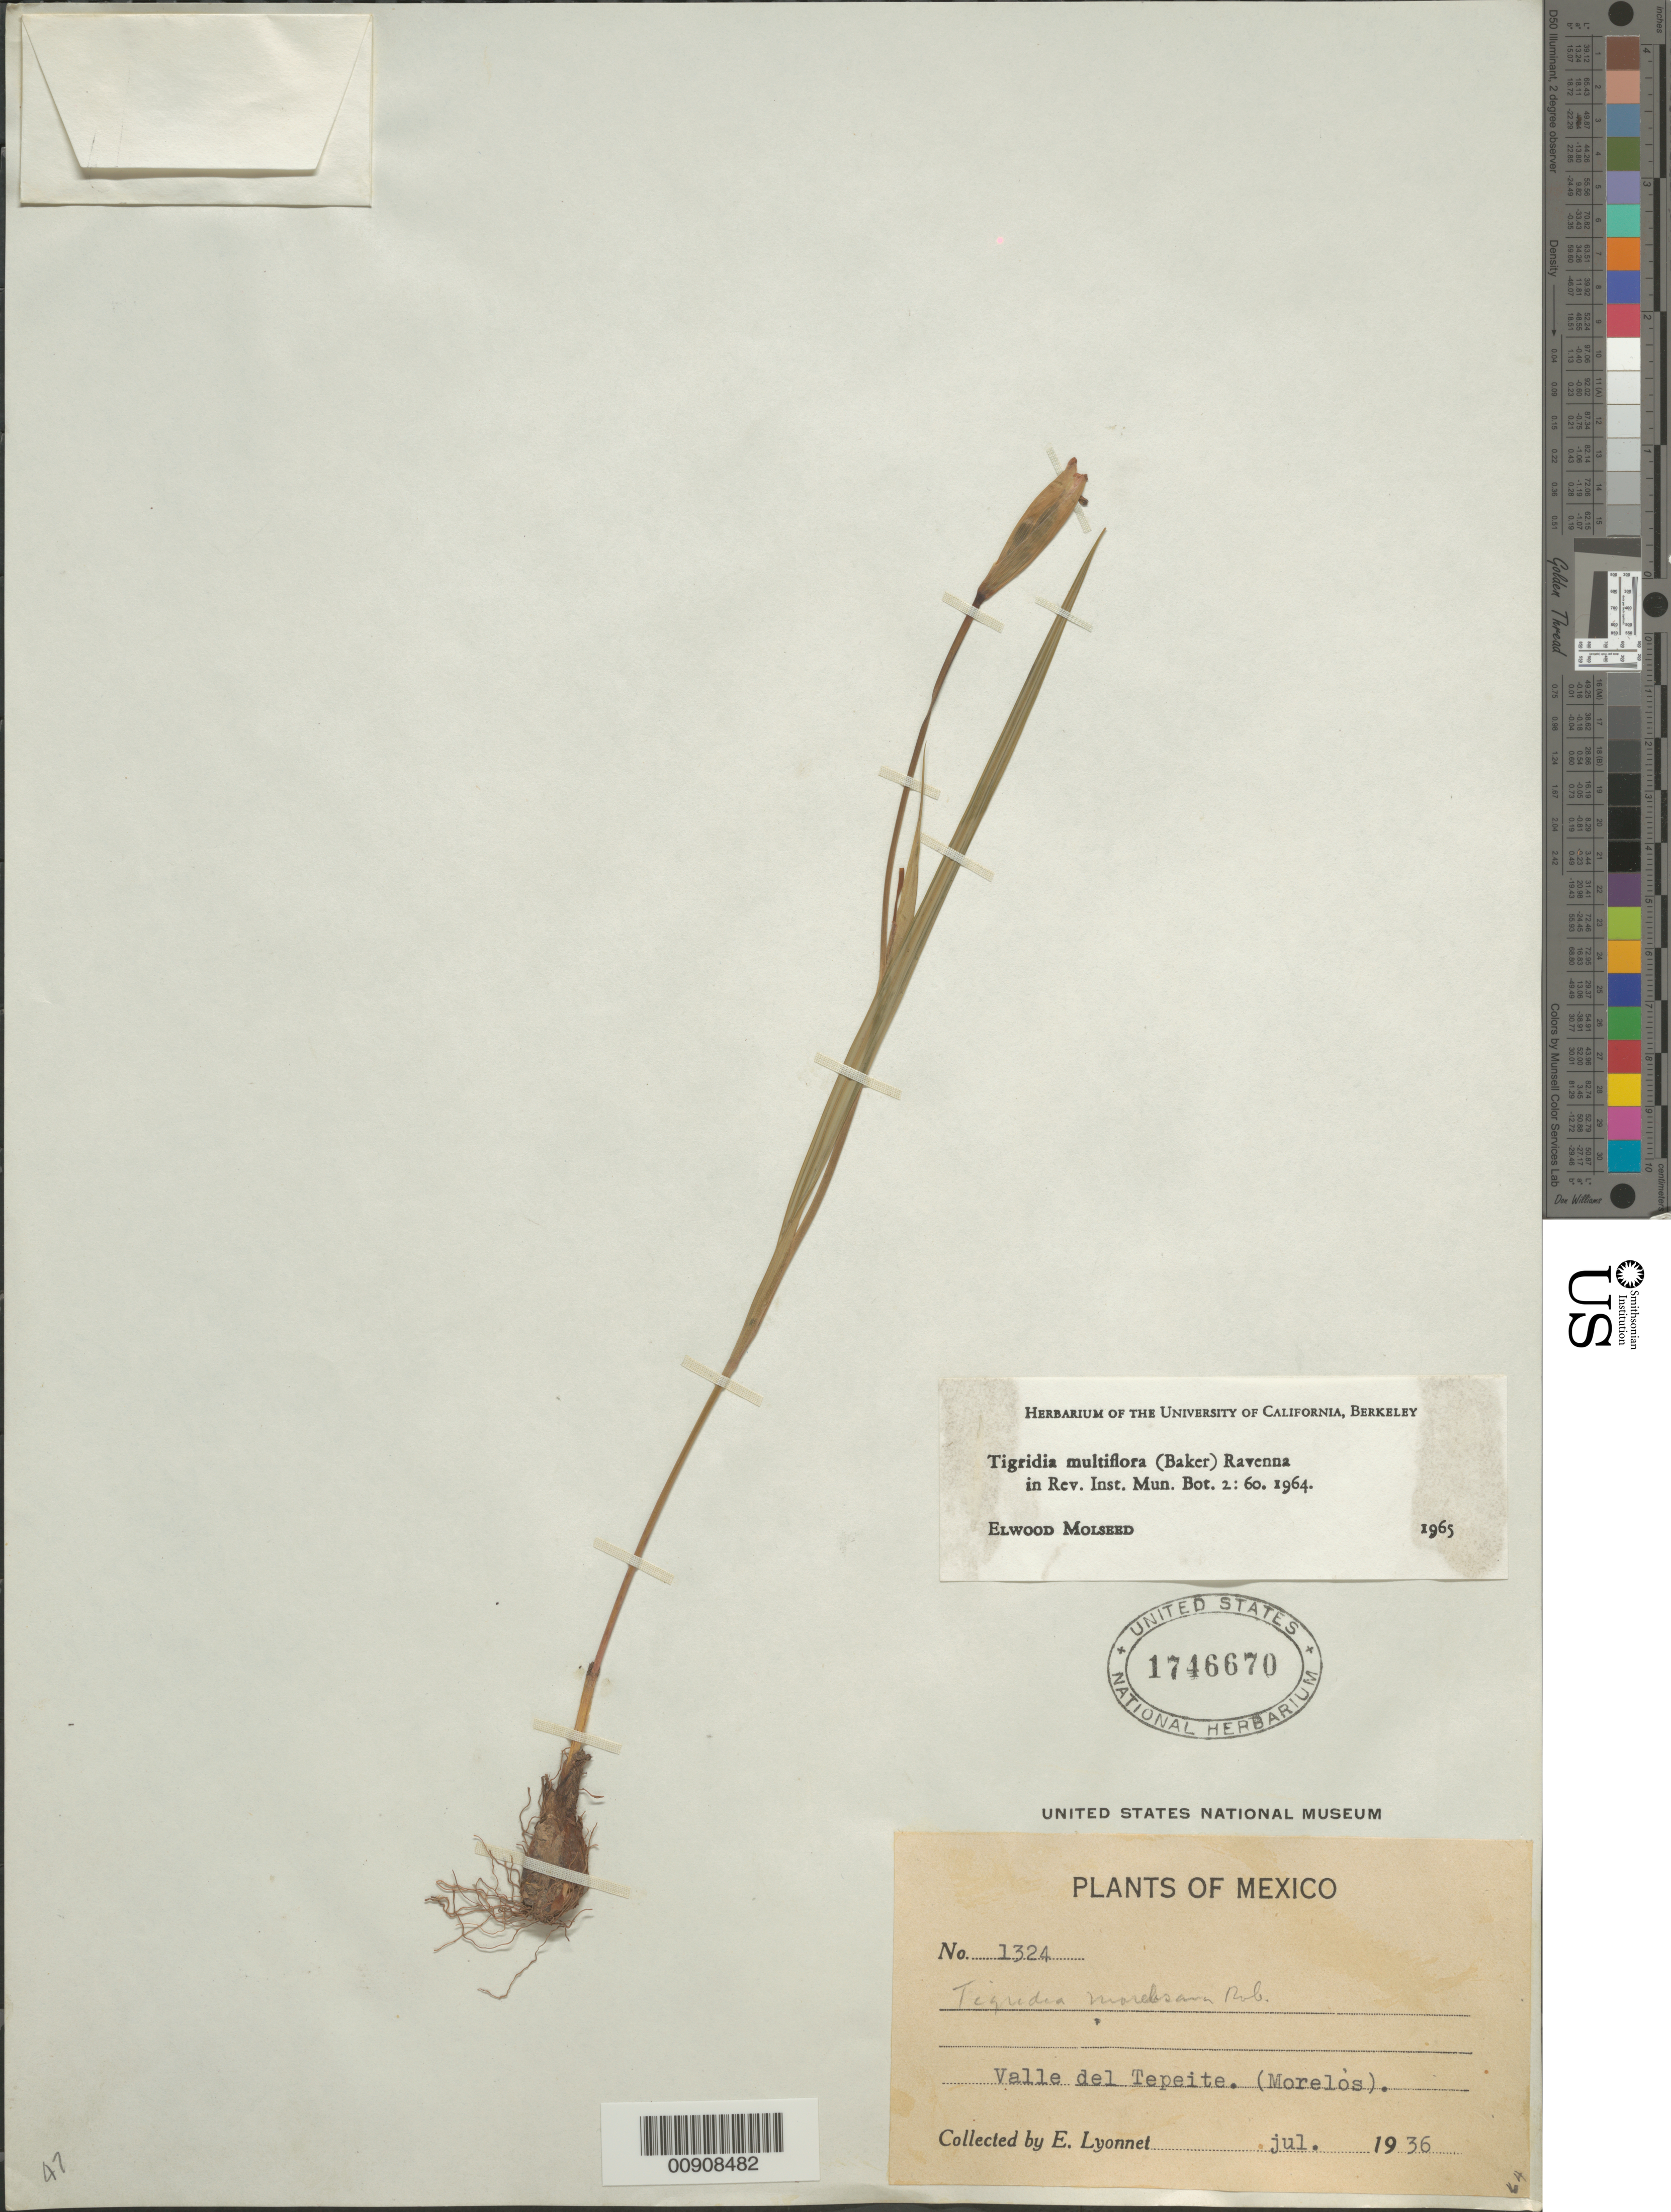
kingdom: Plantae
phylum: Tracheophyta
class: Liliopsida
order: Asparagales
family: Iridaceae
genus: Tigridia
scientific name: Tigridia multiflora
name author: (Baker) Ravenna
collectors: Bro. E. Lyonnet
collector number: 1324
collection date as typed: Jul 1936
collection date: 1936-07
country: Mexico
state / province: Morelos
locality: Valle del Tepeite (Morelos).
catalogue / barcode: US 1746670